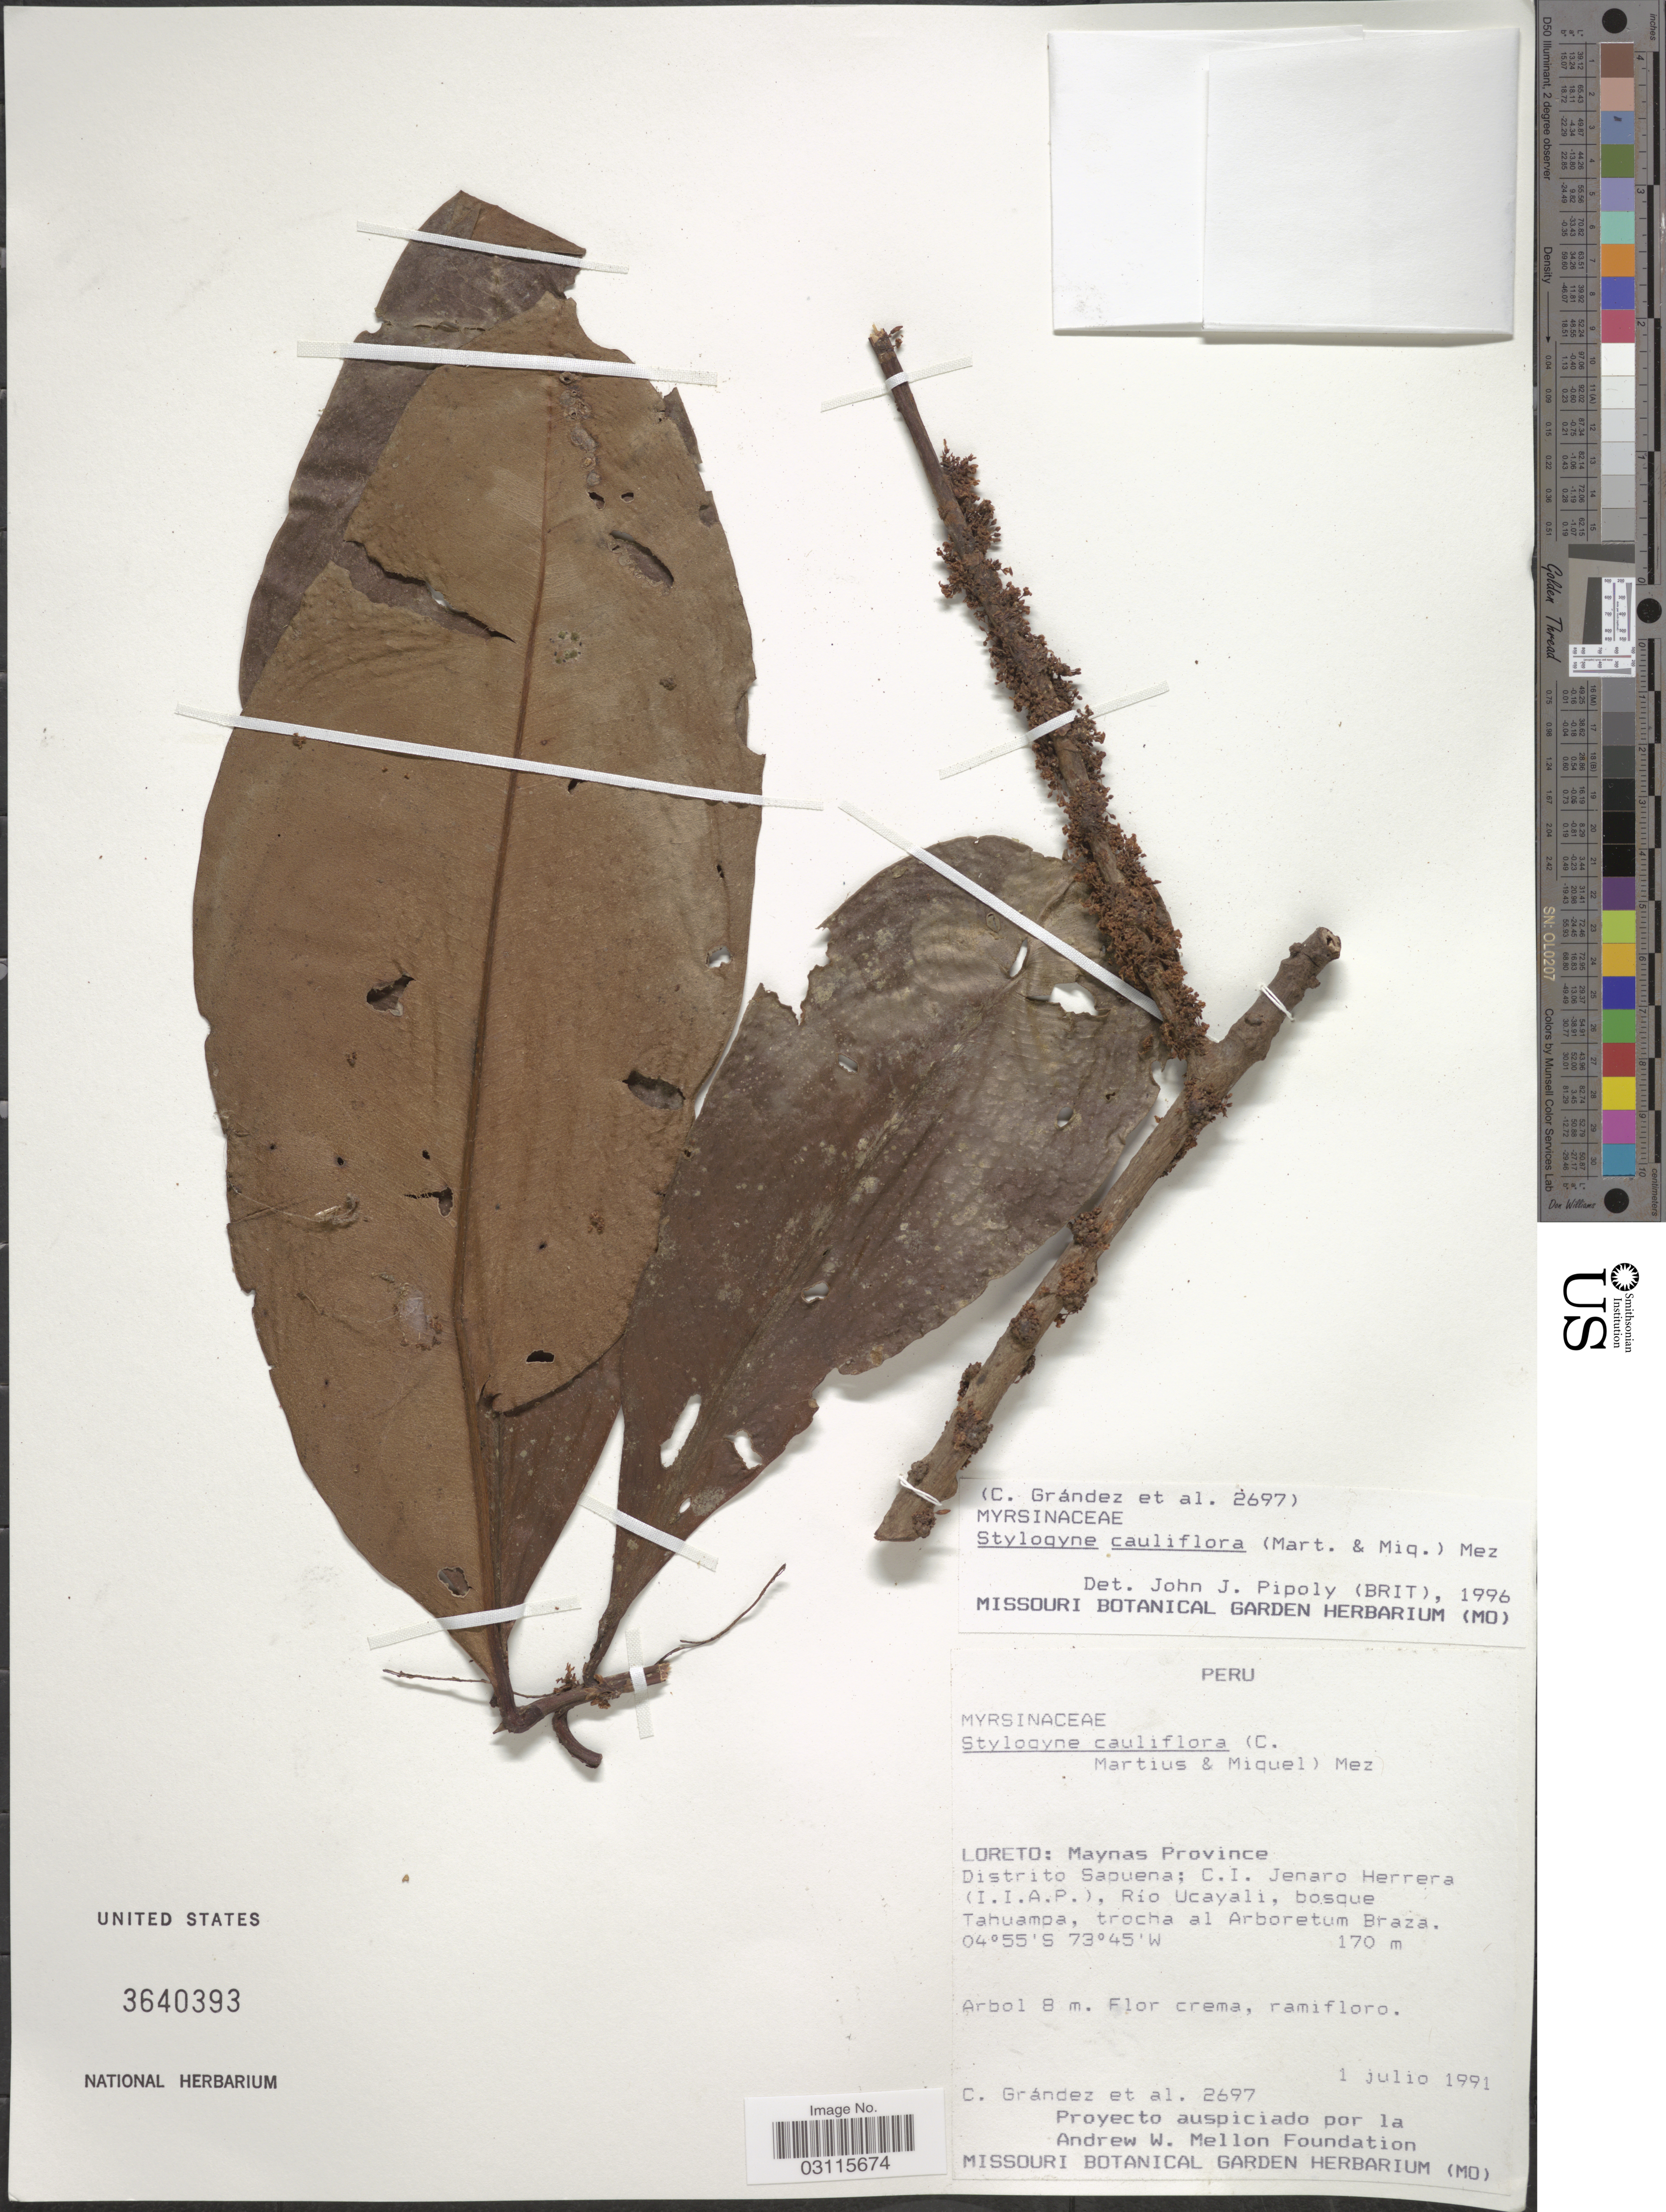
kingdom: Plantae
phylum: Tracheophyta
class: Magnoliopsida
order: Ericales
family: Primulaceae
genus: Stylogyne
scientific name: Stylogyne cauliflora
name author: (Mart. & Miq.) Mez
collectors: C. Grández & et al.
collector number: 2697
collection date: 1991-07-01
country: Peru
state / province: Loreto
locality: Maynas Province. Distrito Sapuena; C. I. Jenaro Herrera (I. I. A. P.), Río Ucayali, bosque Tahuampa, trocha al Arboretum Braza.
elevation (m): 170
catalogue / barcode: US 3640393